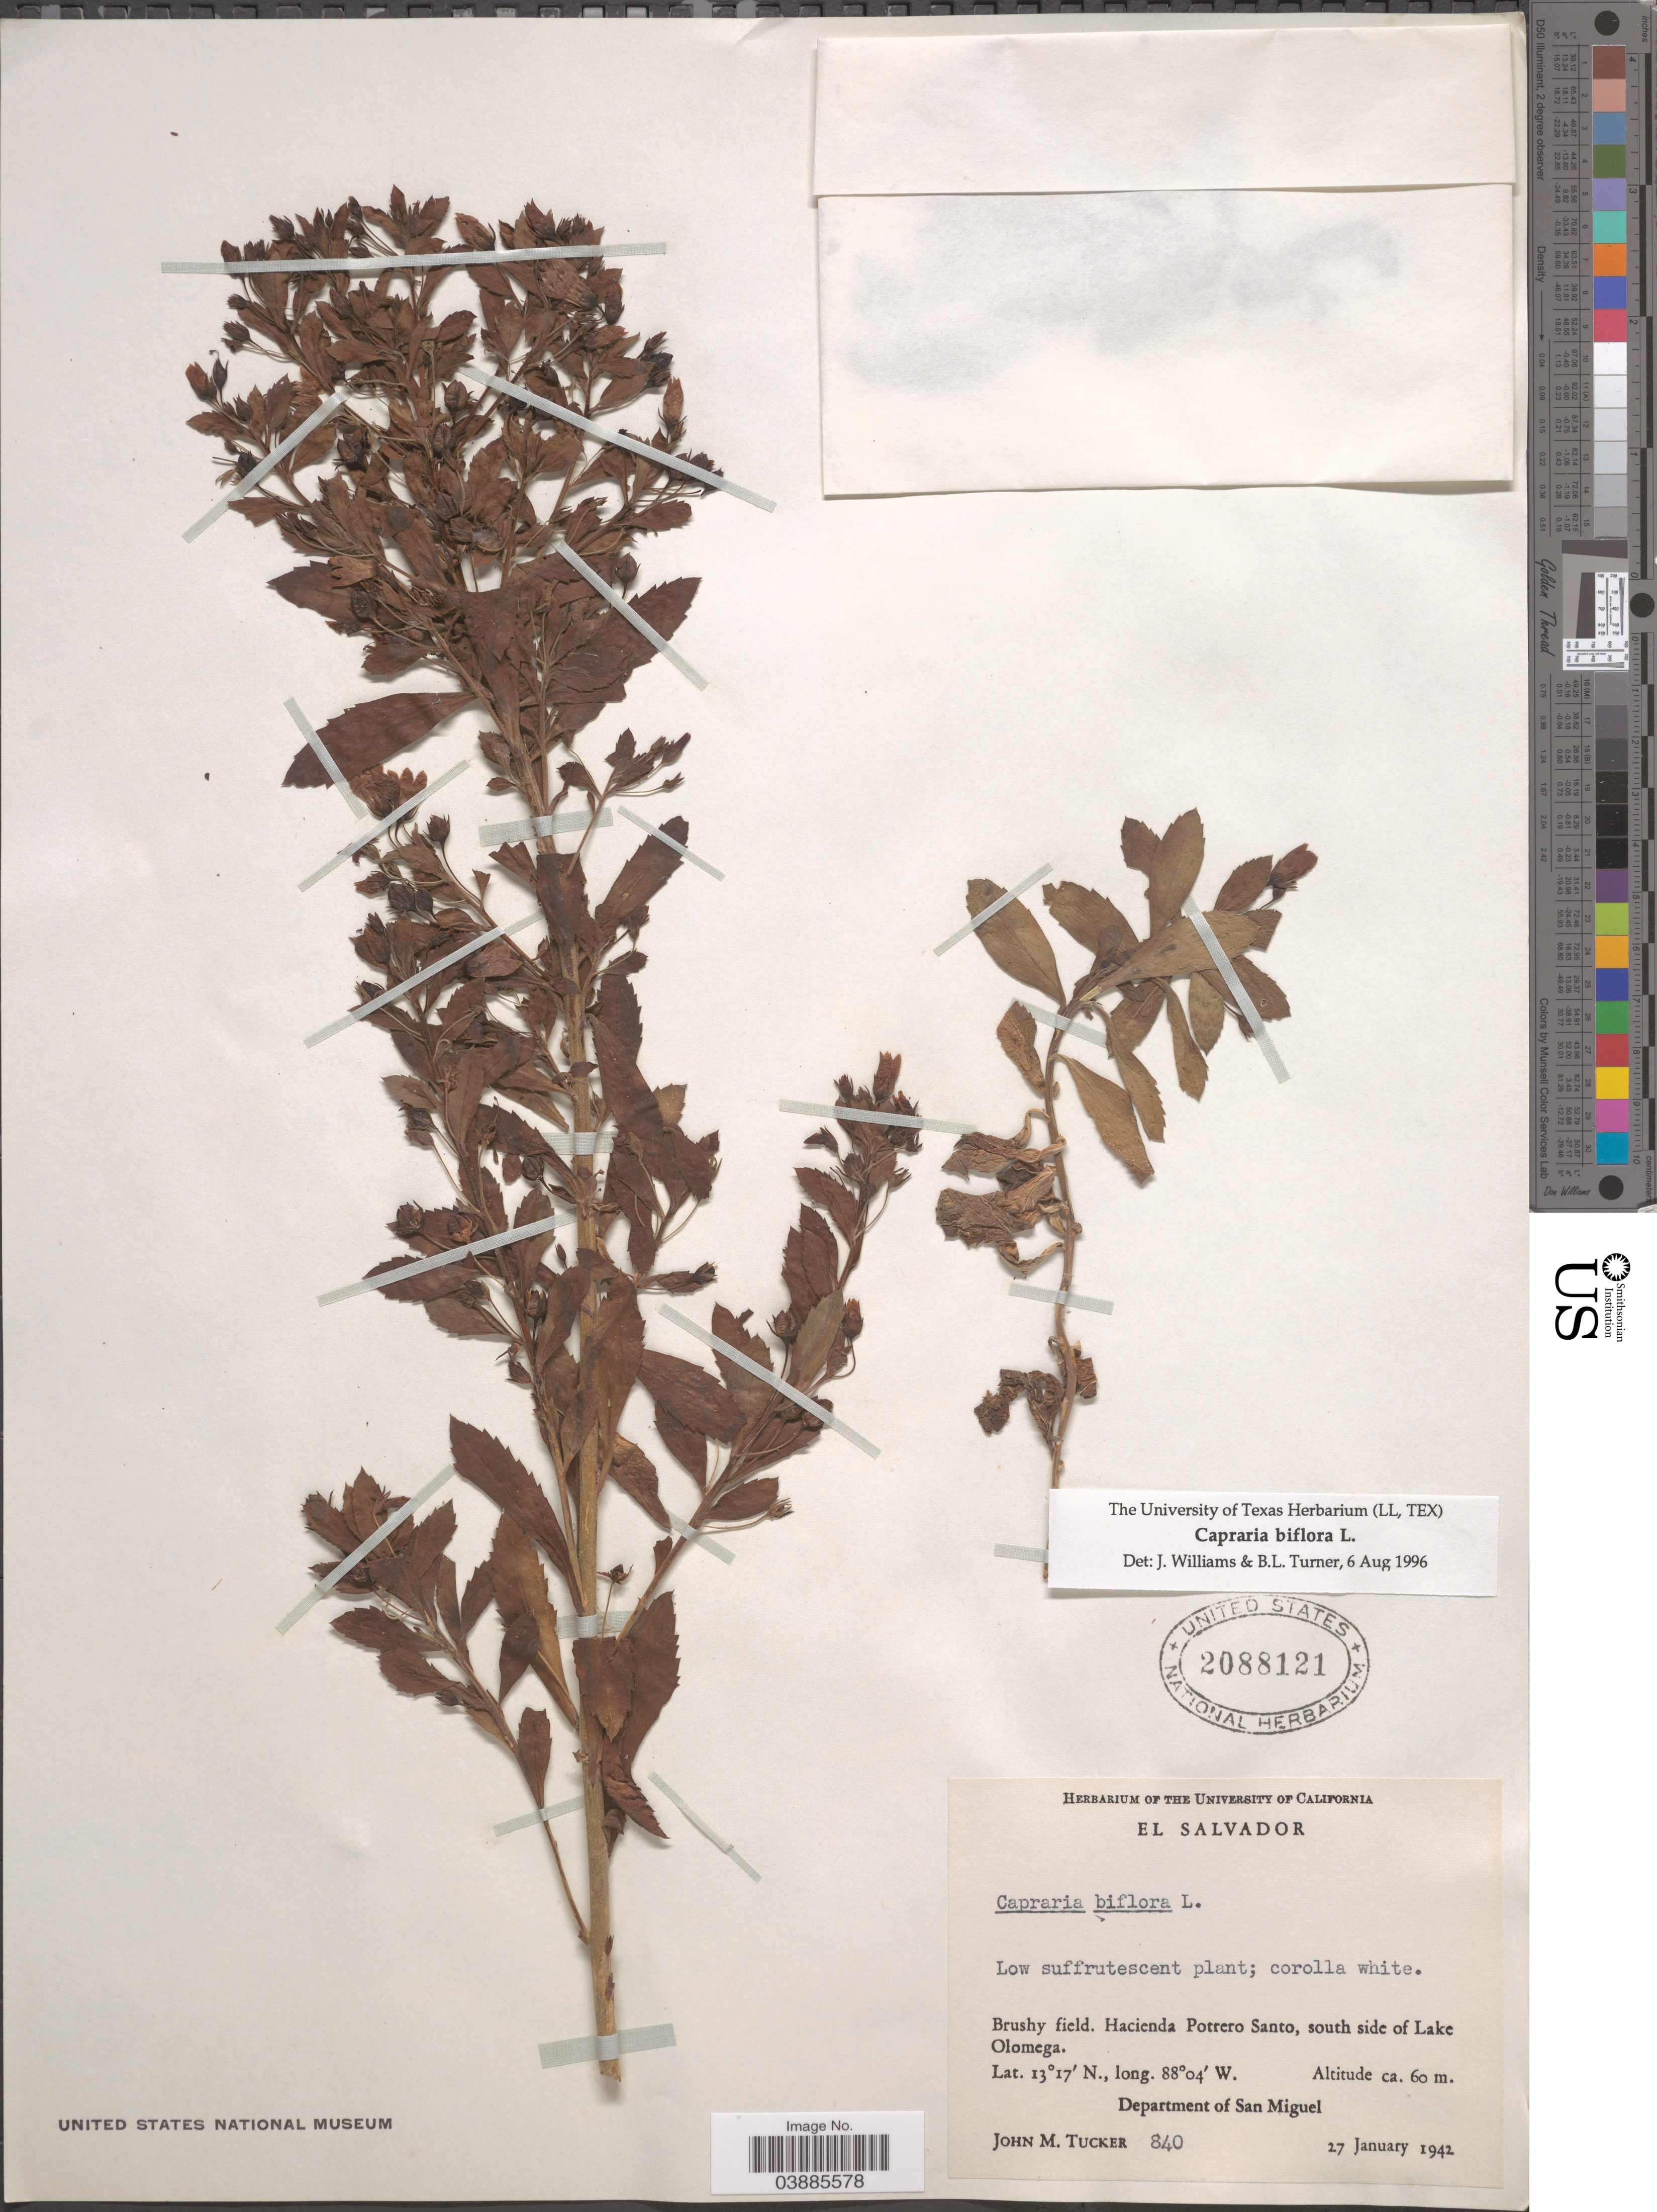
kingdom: Plantae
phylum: Tracheophyta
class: Magnoliopsida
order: Lamiales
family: Scrophulariaceae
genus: Capraria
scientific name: Capraria biflora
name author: L.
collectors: J. M. Tucker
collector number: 840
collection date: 1942-01-27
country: El Salvador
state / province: San Miguel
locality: Hacienda Potrero Santo, south side of Lake Olomega. Department of San Miguel.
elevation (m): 60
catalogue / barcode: US 2088121